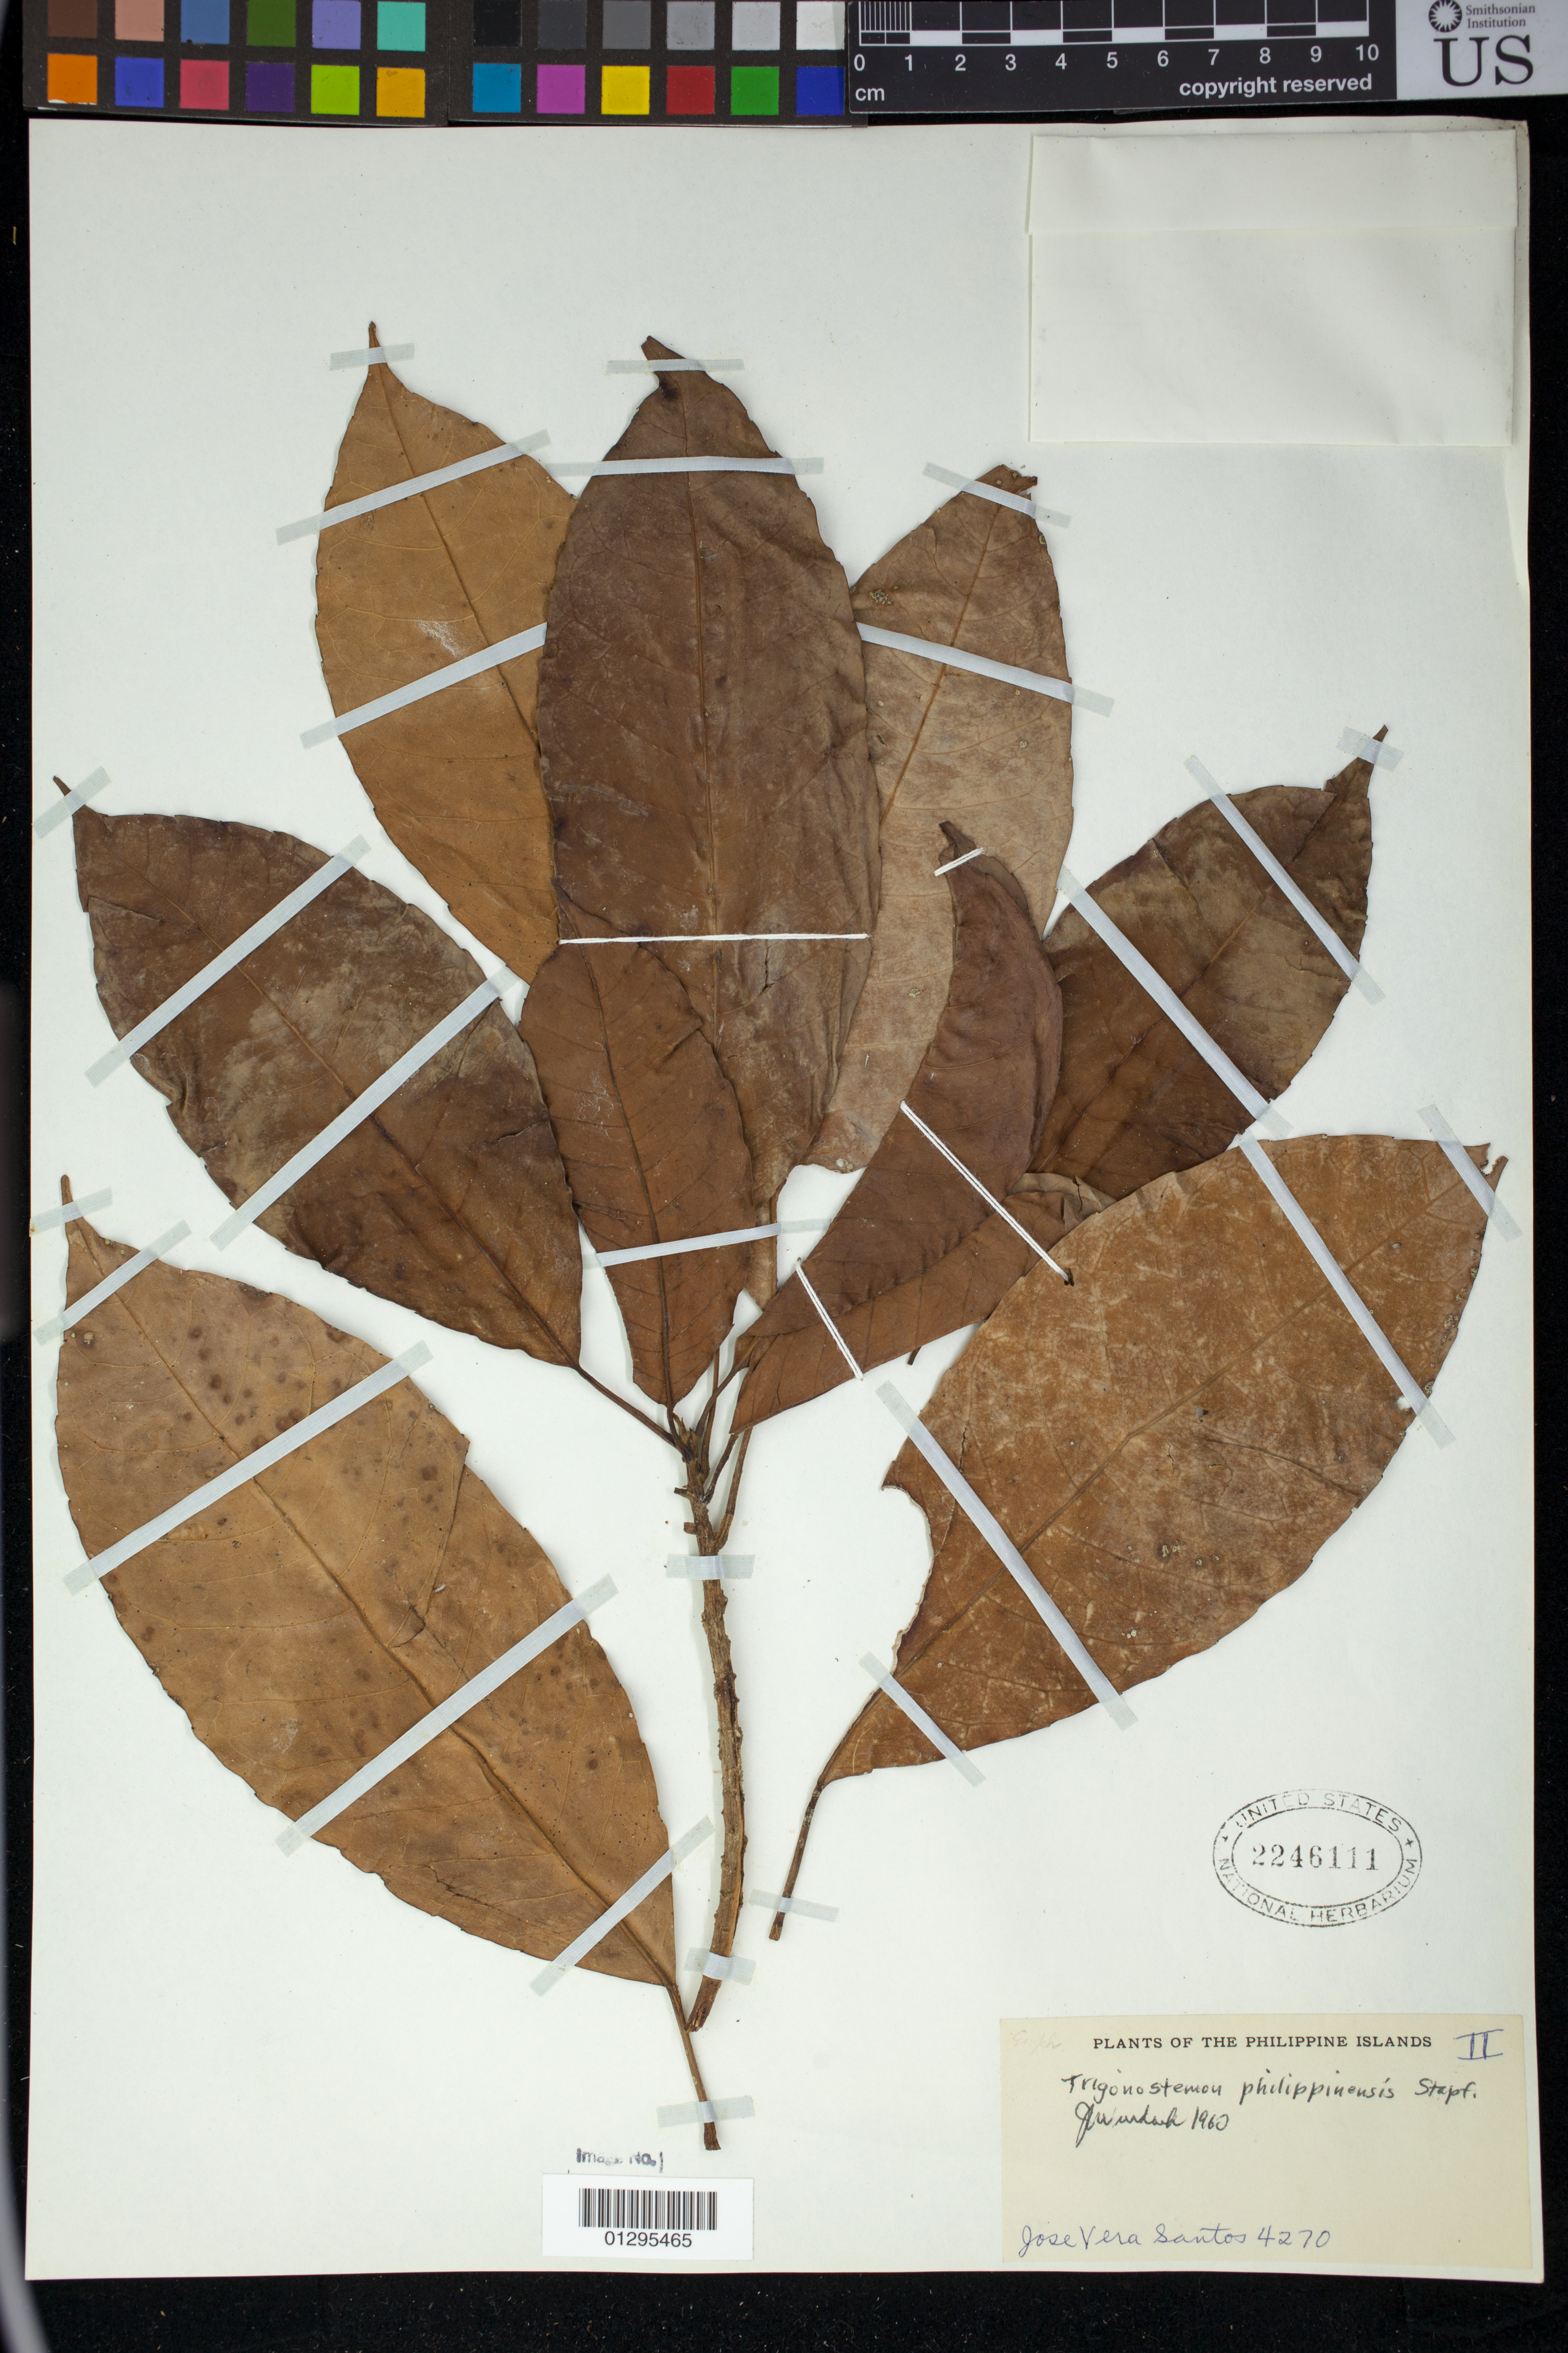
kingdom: Plantae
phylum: Tracheophyta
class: Magnoliopsida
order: Malpighiales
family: Euphorbiaceae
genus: Trigonostemon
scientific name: Trigonostemon philippinensis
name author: Stapf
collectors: J. Santos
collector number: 4270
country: Philippines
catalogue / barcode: US 2246111